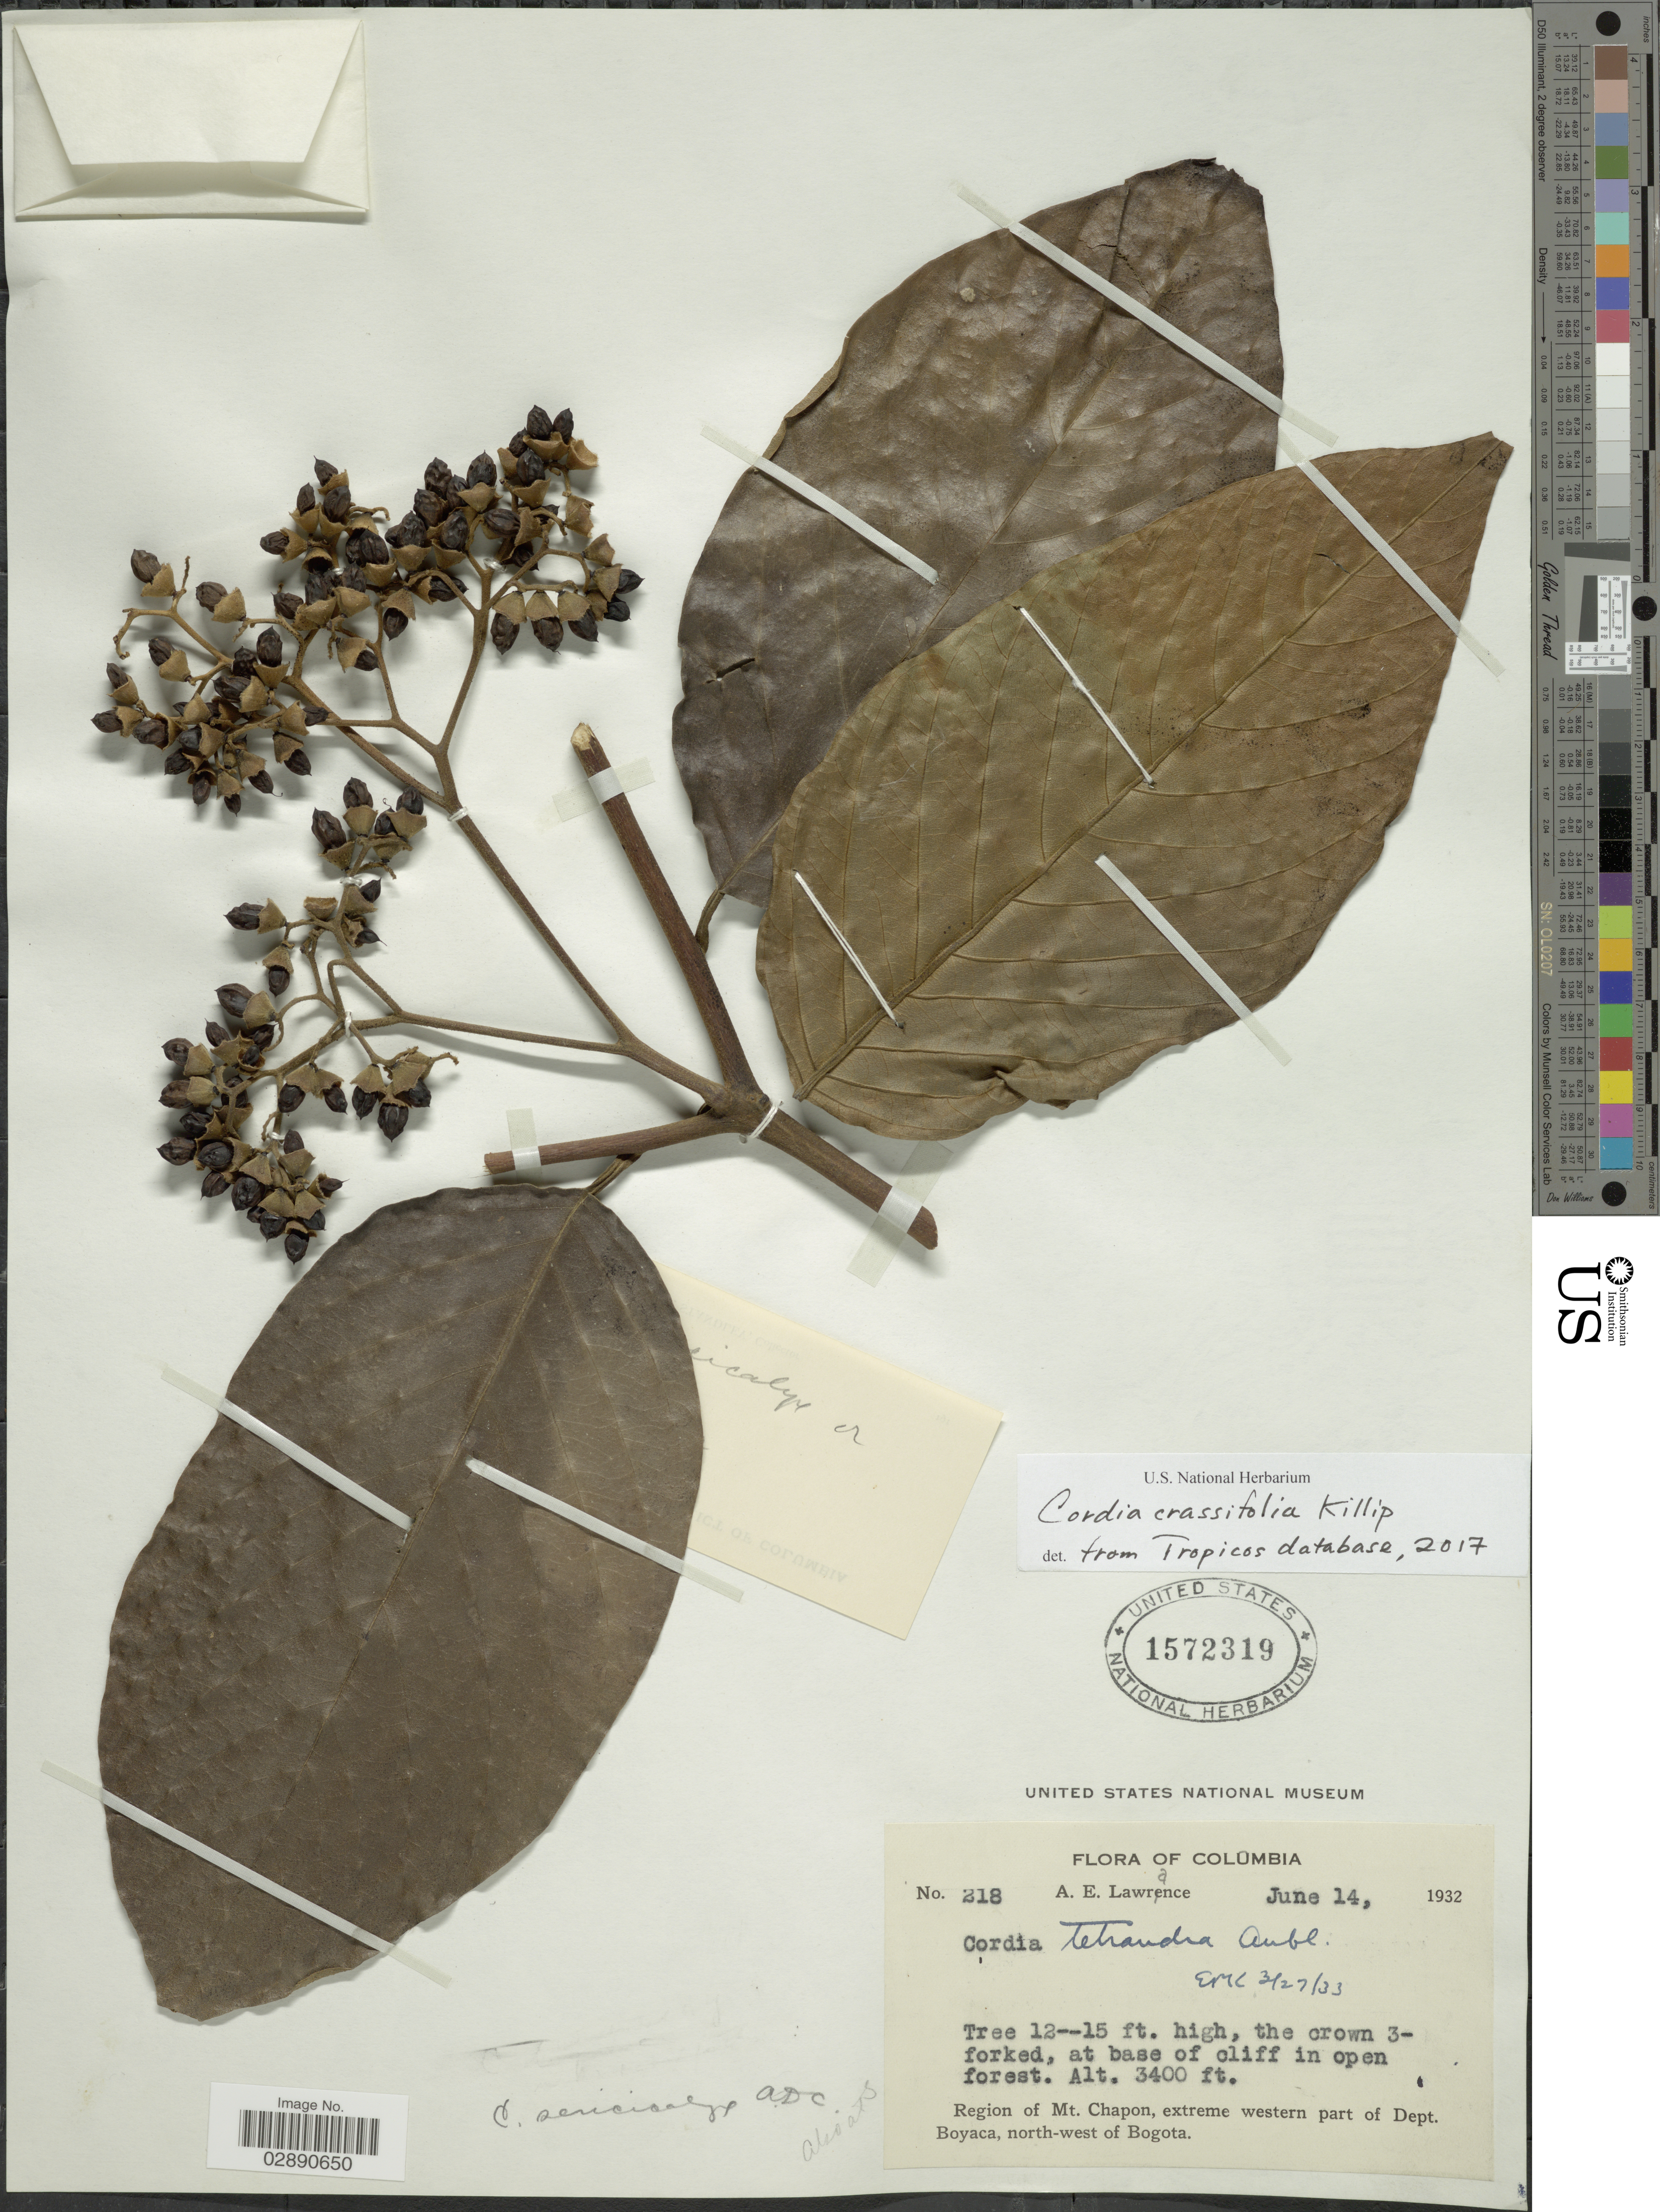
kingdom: Plantae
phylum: Tracheophyta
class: Magnoliopsida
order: Boraginales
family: Cordiaceae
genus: Cordia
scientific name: Cordia crassifolia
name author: Killip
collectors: A. Lawrance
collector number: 218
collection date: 1932-06-14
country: Colombia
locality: Region of Mt. Chapon, extreme western part of Dept. Boyaca, north-west of Bogota.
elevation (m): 1036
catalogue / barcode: US 1572319